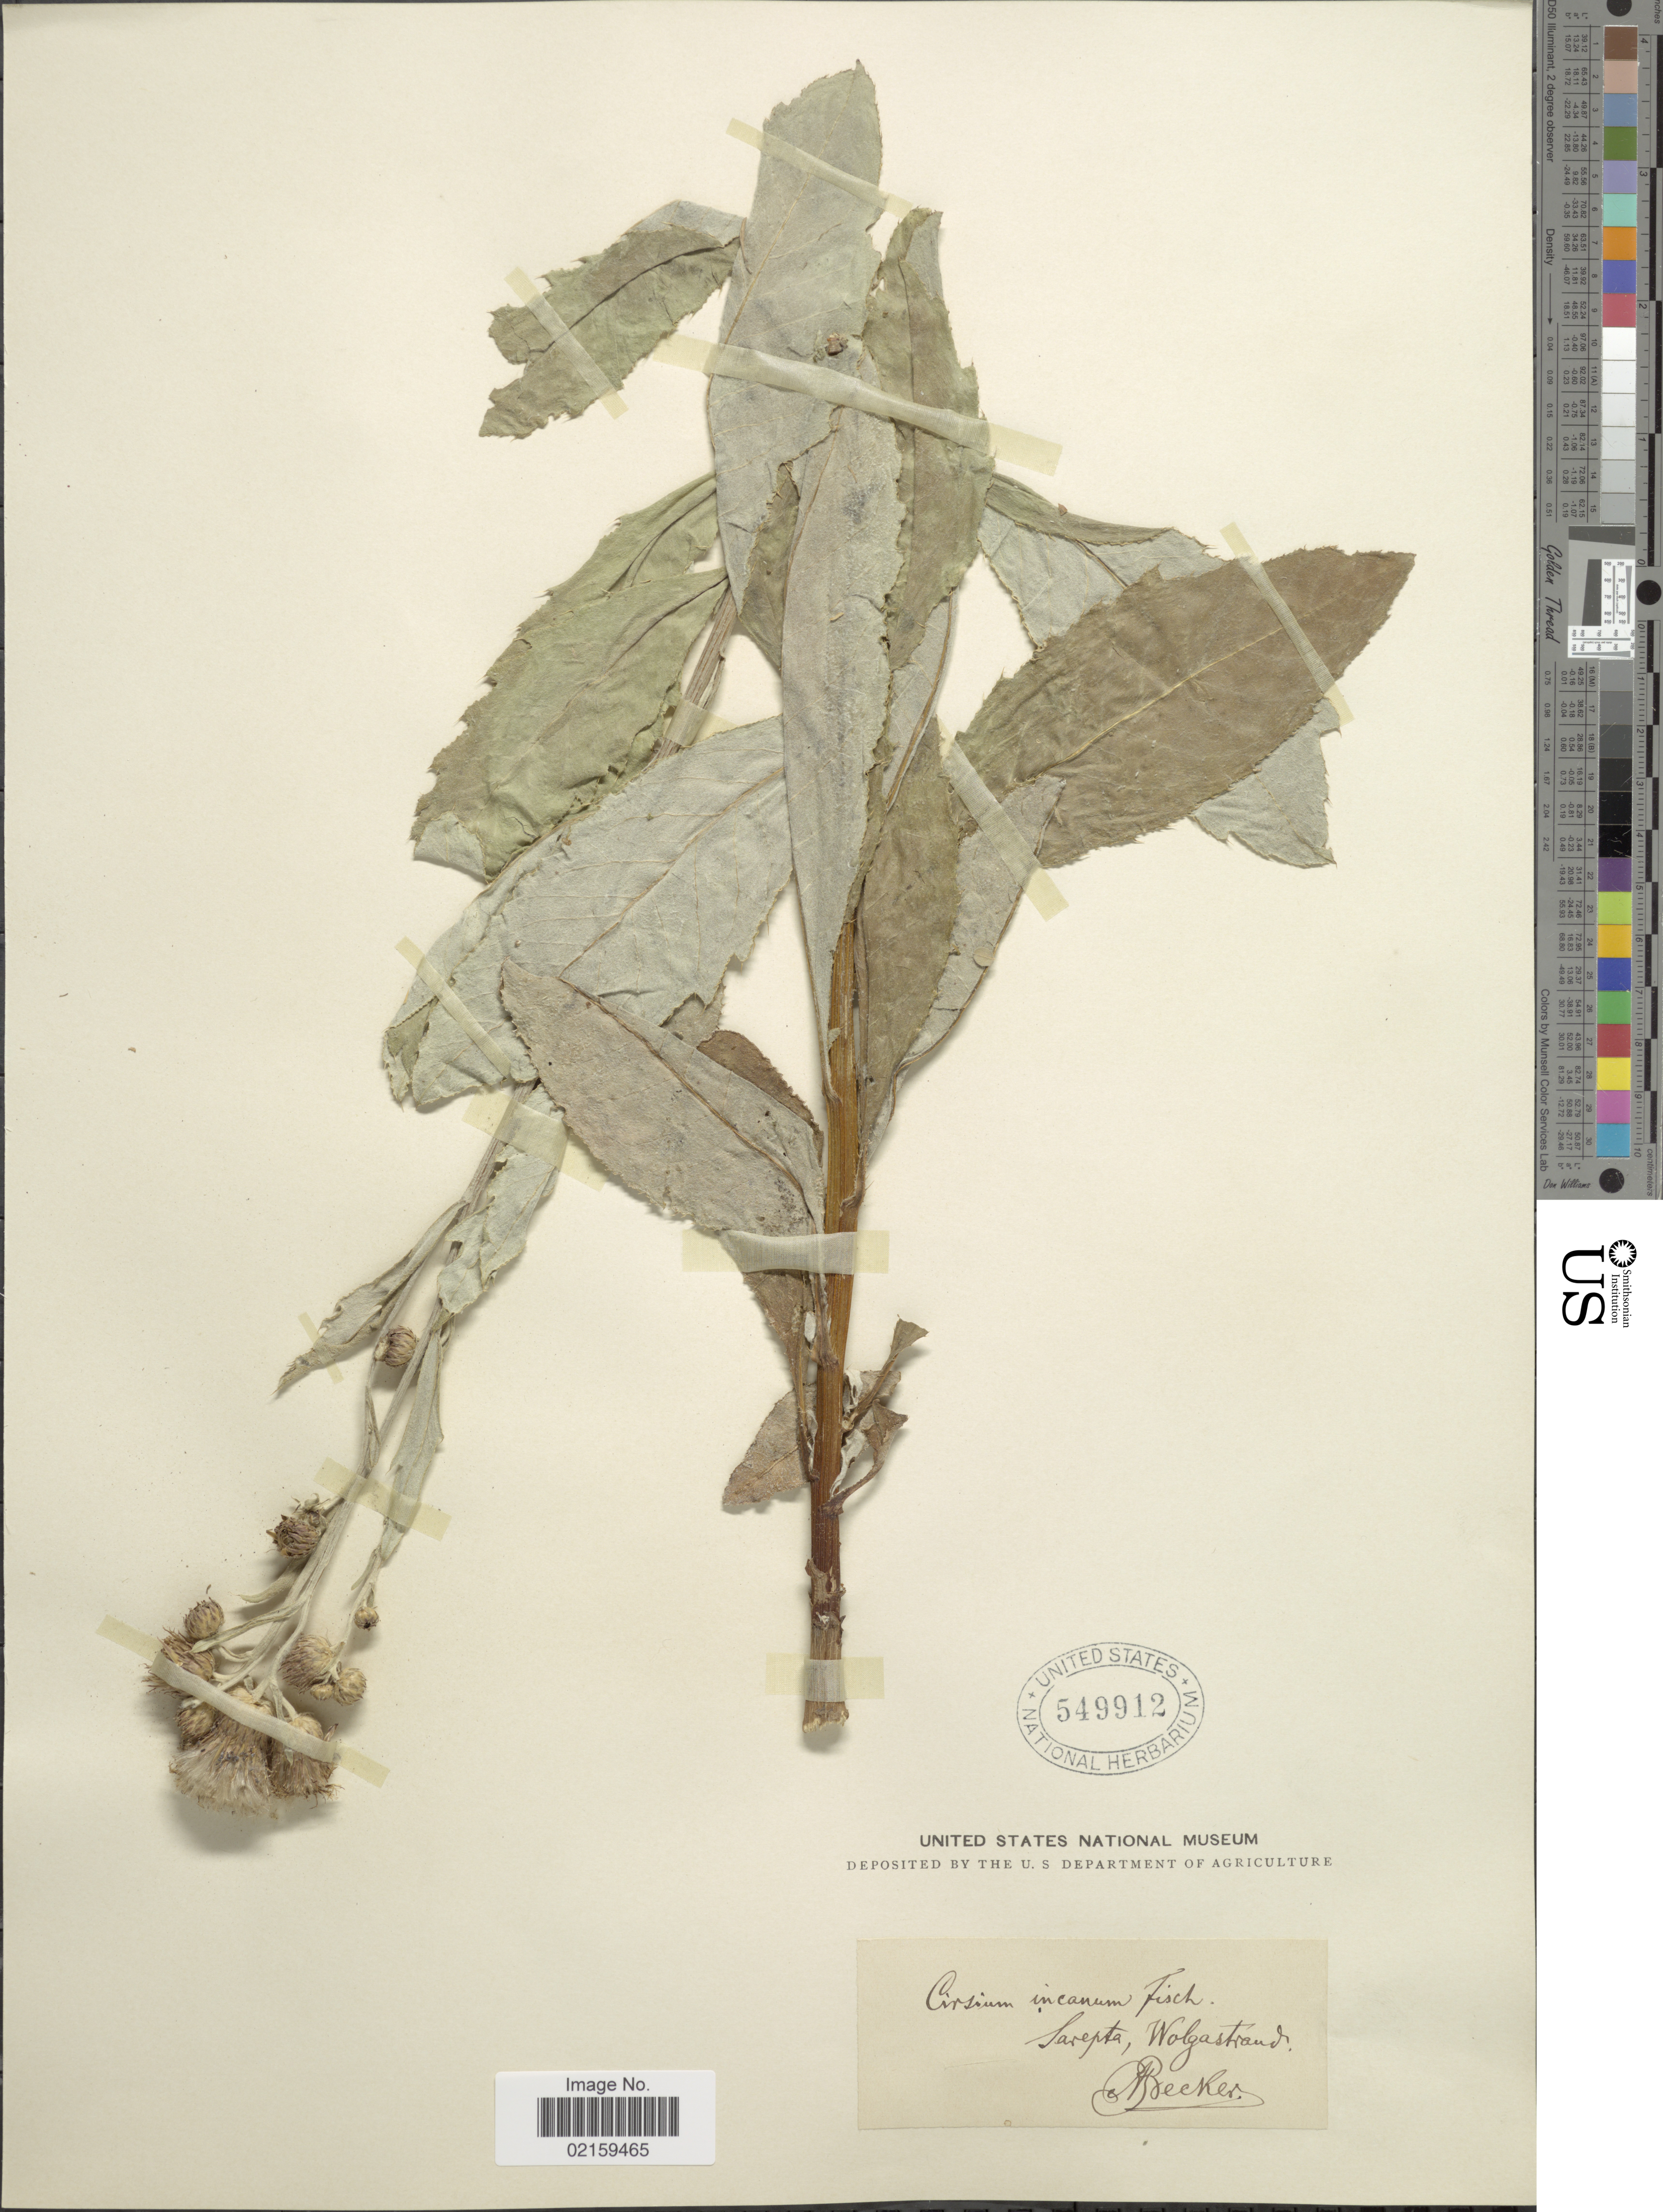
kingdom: Plantae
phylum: Tracheophyta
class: Magnoliopsida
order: Asterales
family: Asteraceae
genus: Cirsium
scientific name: Cirsium arvense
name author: (L.) Scop.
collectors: A. Becker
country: Russian Federation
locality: Sarepta, Wolgastrand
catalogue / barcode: US 549912